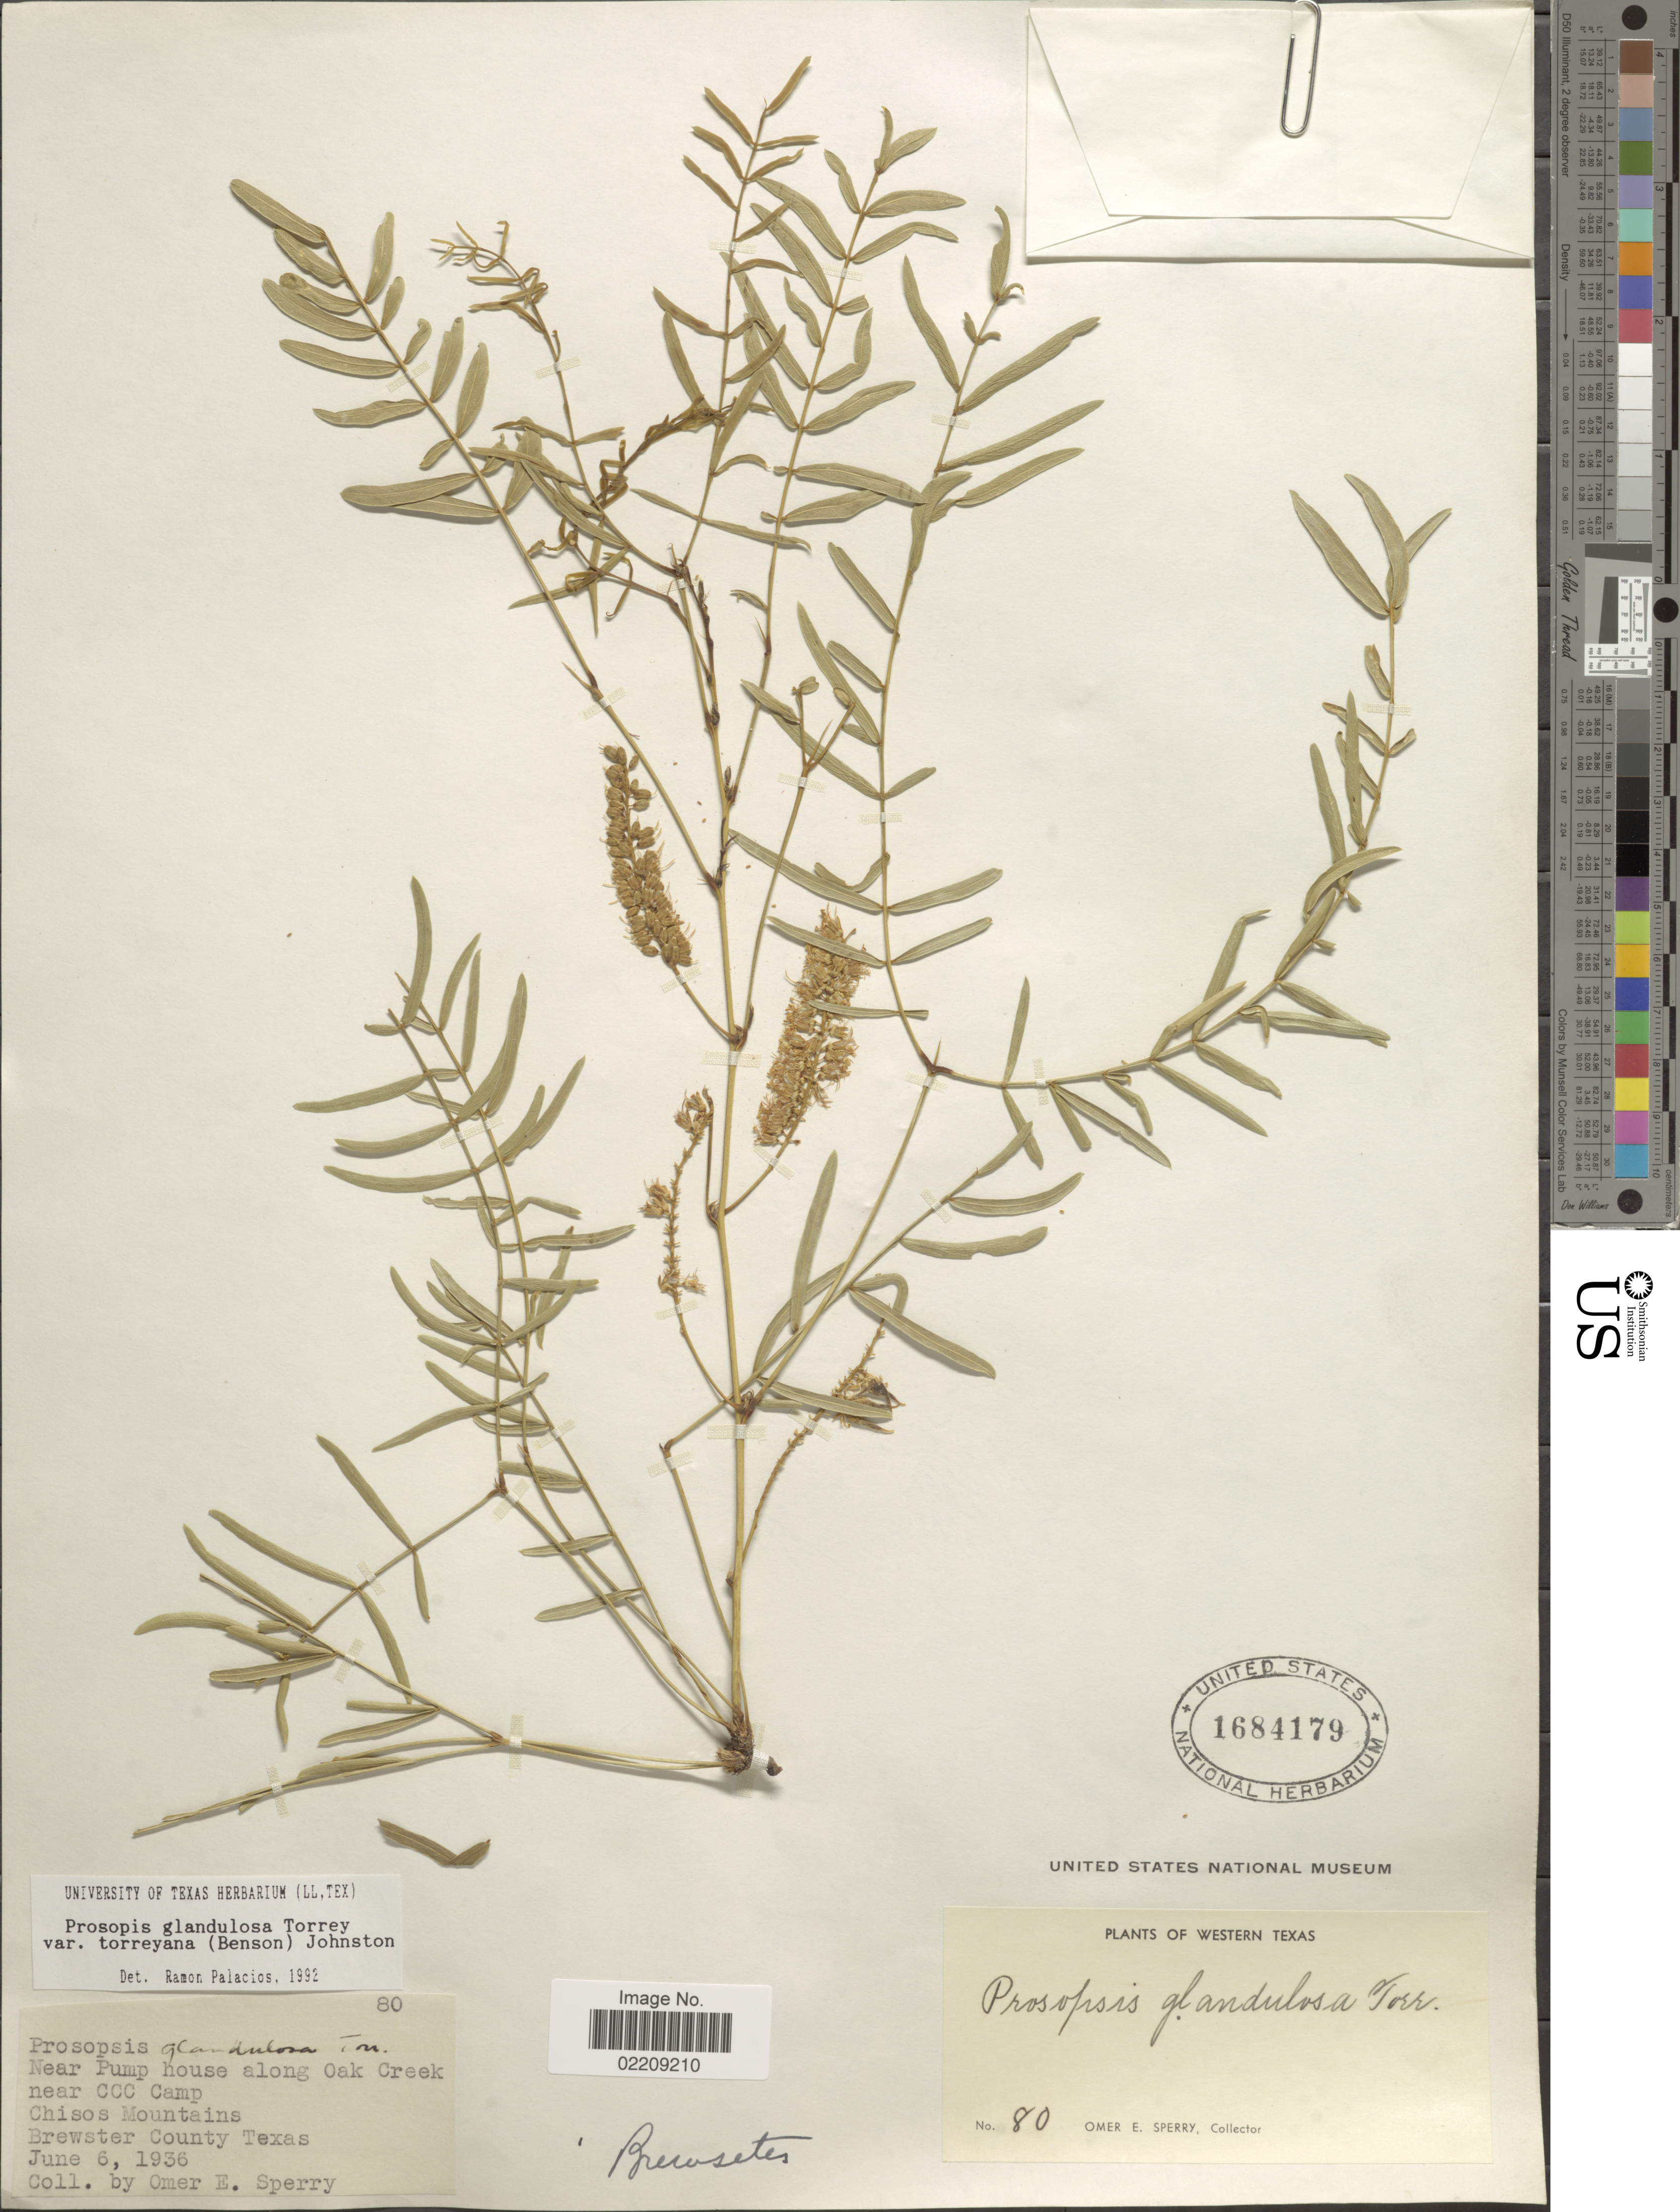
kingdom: Plantae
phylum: Tracheophyta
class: Magnoliopsida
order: Fabales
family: Fabaceae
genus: Neltuma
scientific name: Neltuma odorata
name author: (Torr. & Frém.) C. E. Hughes & G.P. Lewis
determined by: Strong, Mark T., (BOT), Smithsonian Institution - National Museum of Natural History (UNITED STATES)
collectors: O. E. Sperry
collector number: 80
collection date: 1936-06-06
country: United States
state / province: Texas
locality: Western Texas, Near Pump house along Oak Creek near CCC Camp, Chisos Mountains, Brewster County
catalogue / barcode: US 1684179